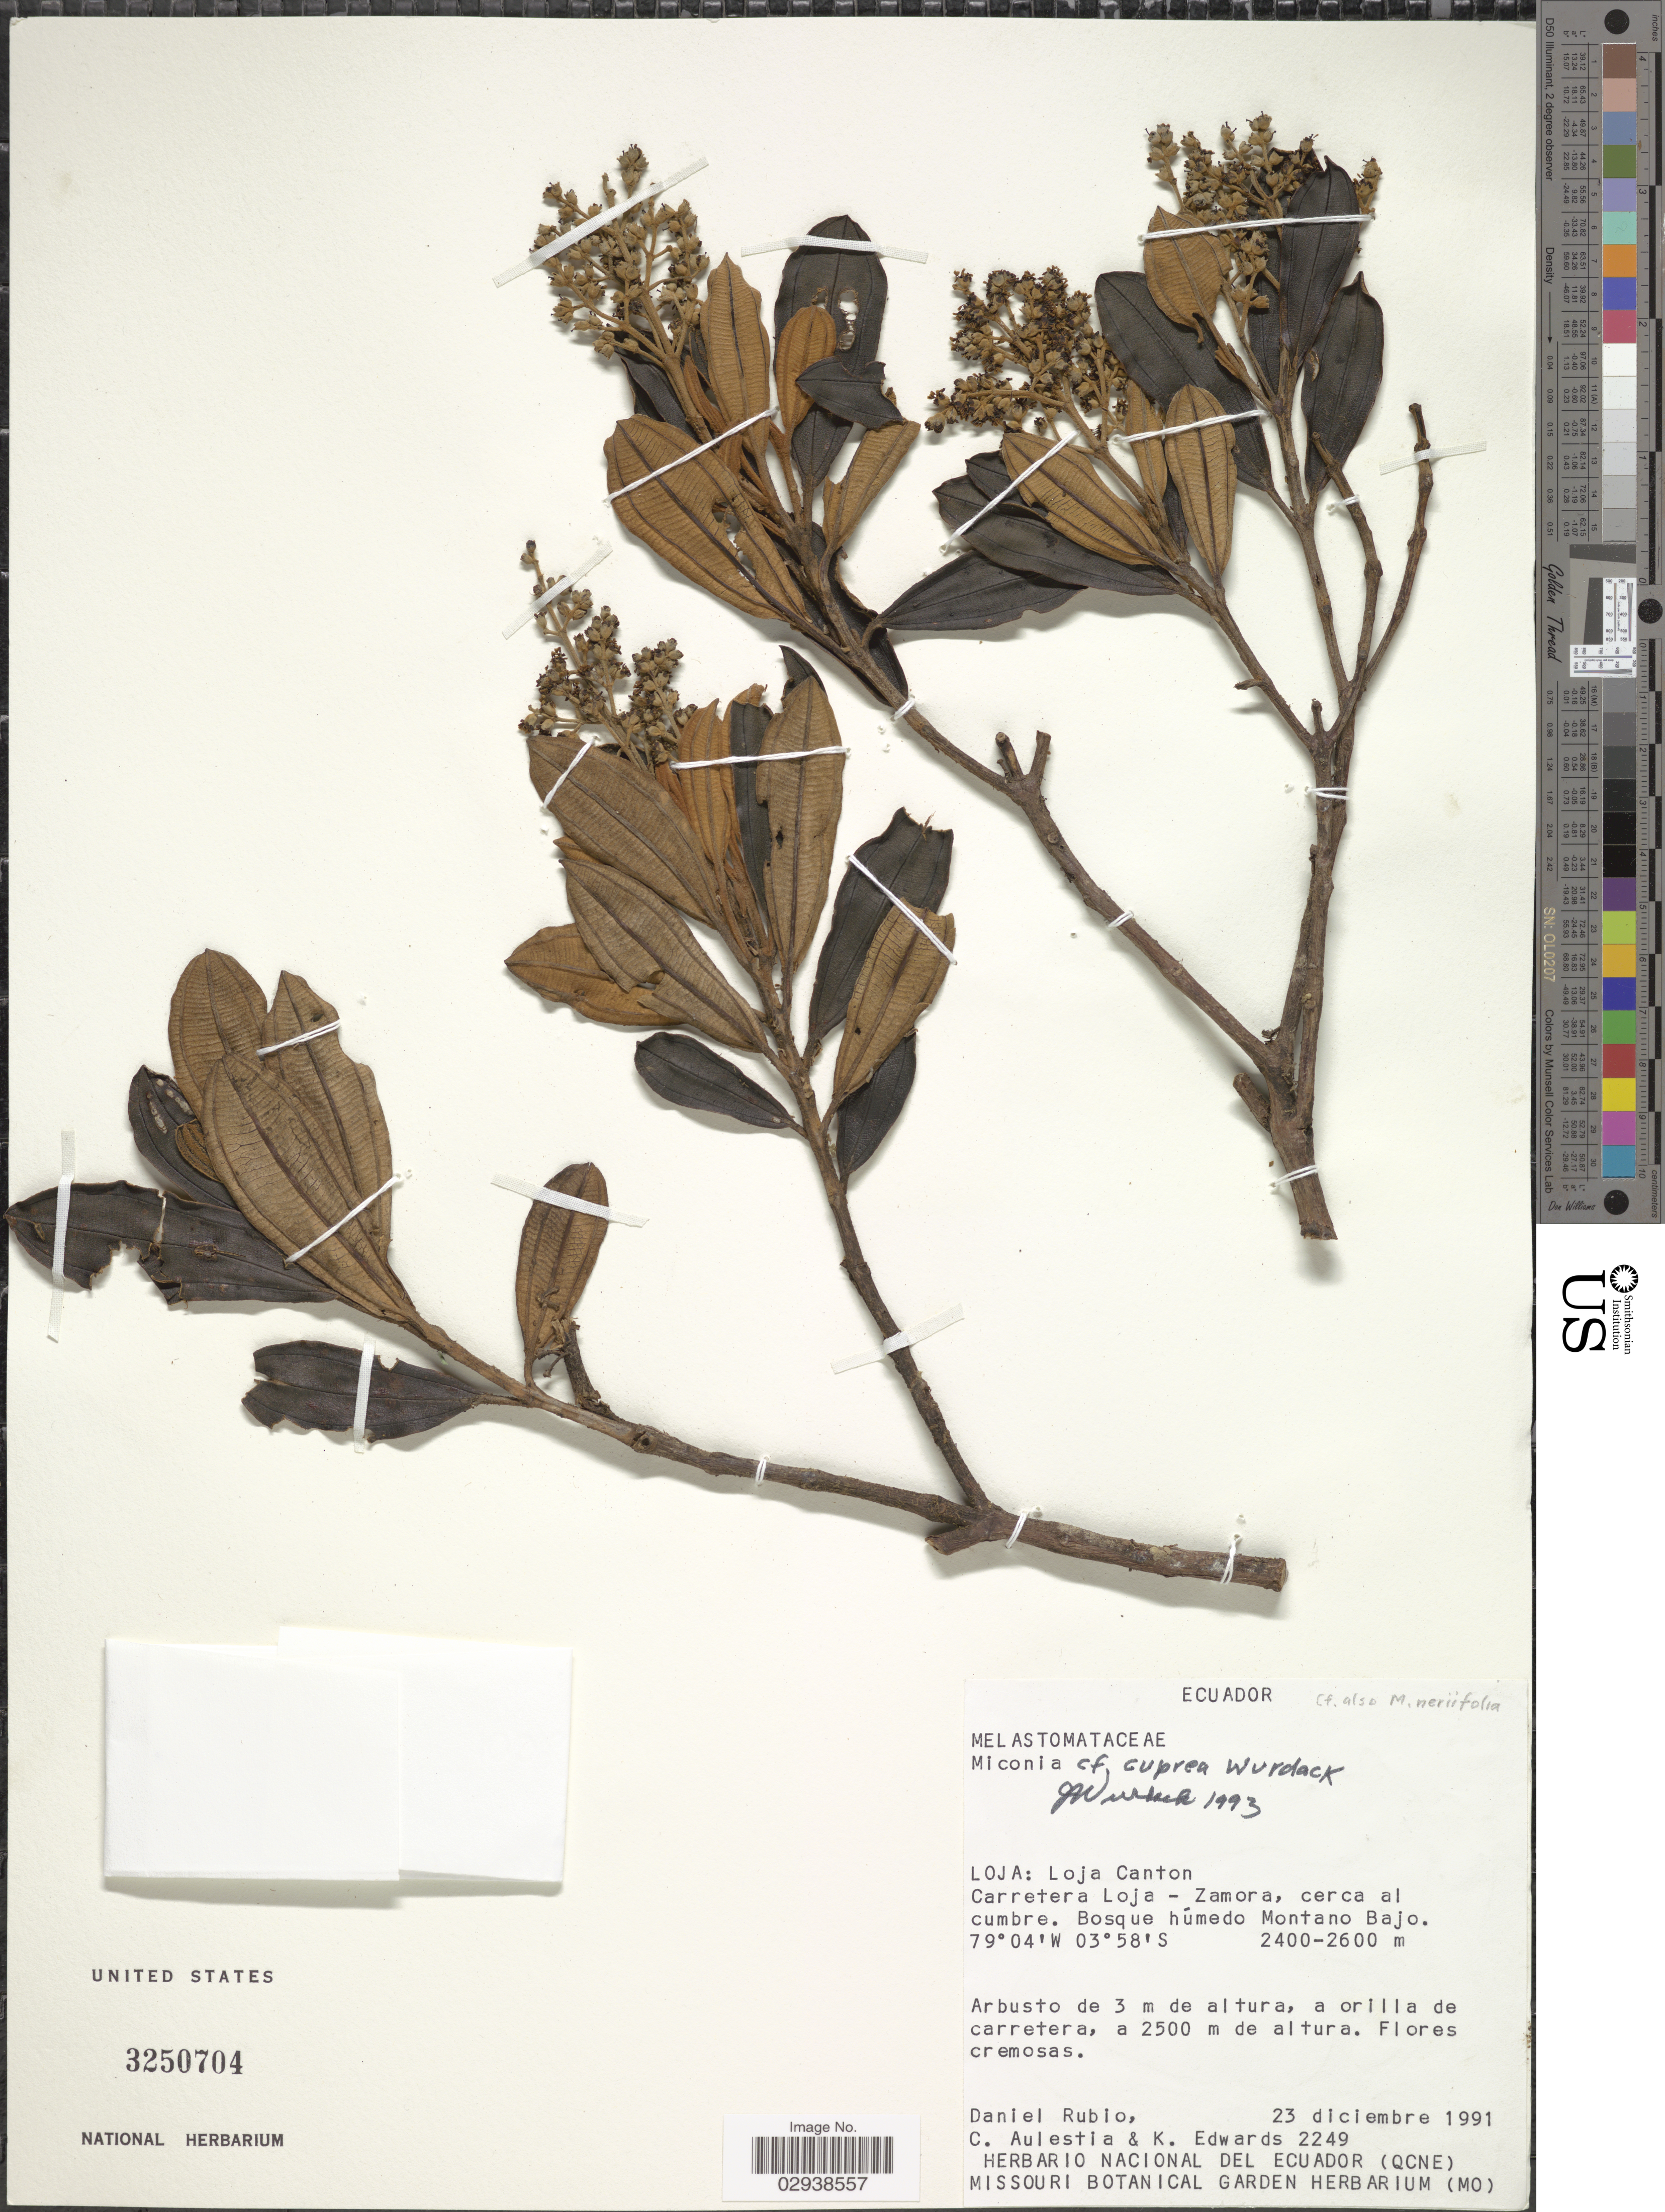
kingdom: Plantae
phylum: Tracheophyta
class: Magnoliopsida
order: Myrtales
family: Melastomataceae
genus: Miconia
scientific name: Miconia cuprea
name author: Wurdack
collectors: D. Rubio, C. Aulestia & K. S. Edwards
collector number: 2249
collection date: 1991-12-12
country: Ecuador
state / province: Loja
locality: Loja Canton, Carretera Loja - Zamora, cerca al cumbre.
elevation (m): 2400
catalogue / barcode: US 3250704